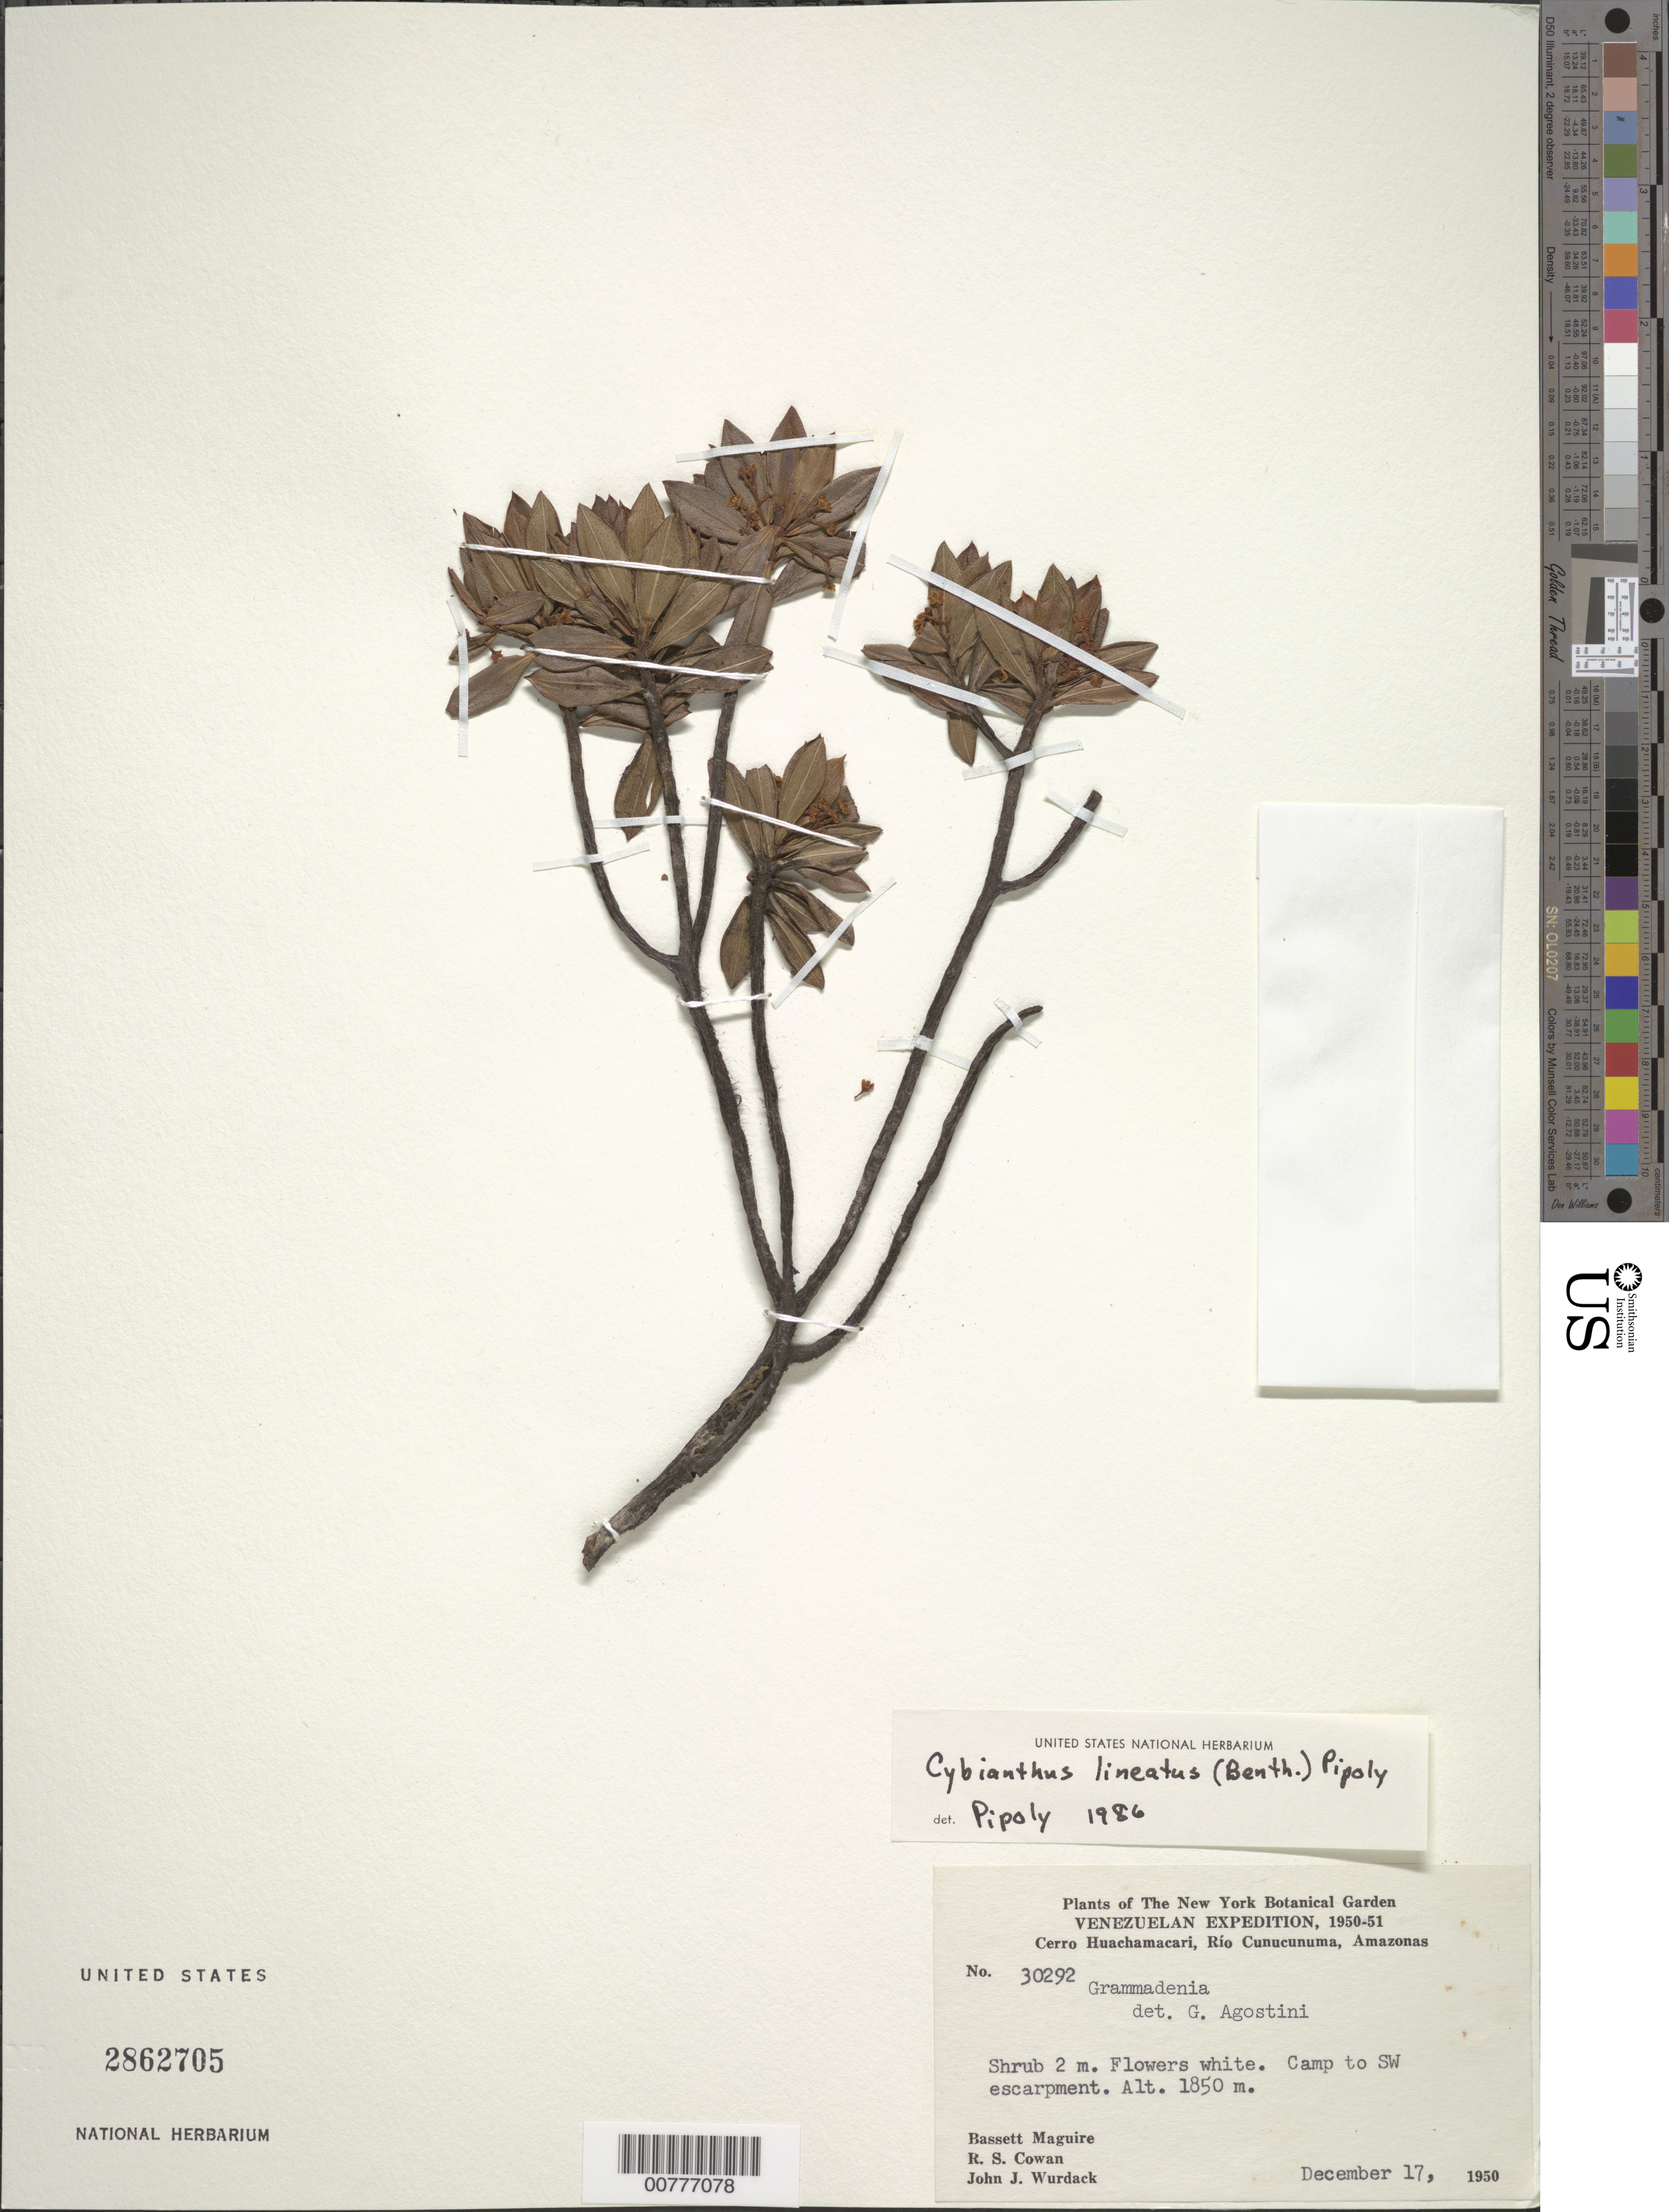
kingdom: Plantae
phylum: Tracheophyta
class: Magnoliopsida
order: Ericales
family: Primulaceae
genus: Cybianthus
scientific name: Cybianthus lineatus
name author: (Benth.) Pipoly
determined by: Pipoly, J. J., III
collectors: B. Maguire, R. S. Cowan & J. J. Wurdack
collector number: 30292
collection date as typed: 17-Dec-50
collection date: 1950-12-17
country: Venezuela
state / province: Amazonas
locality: Cerro Huachamacari, Río Cunucunuma, Summit Camp to SW escarpment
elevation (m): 1850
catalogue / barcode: US 2862705